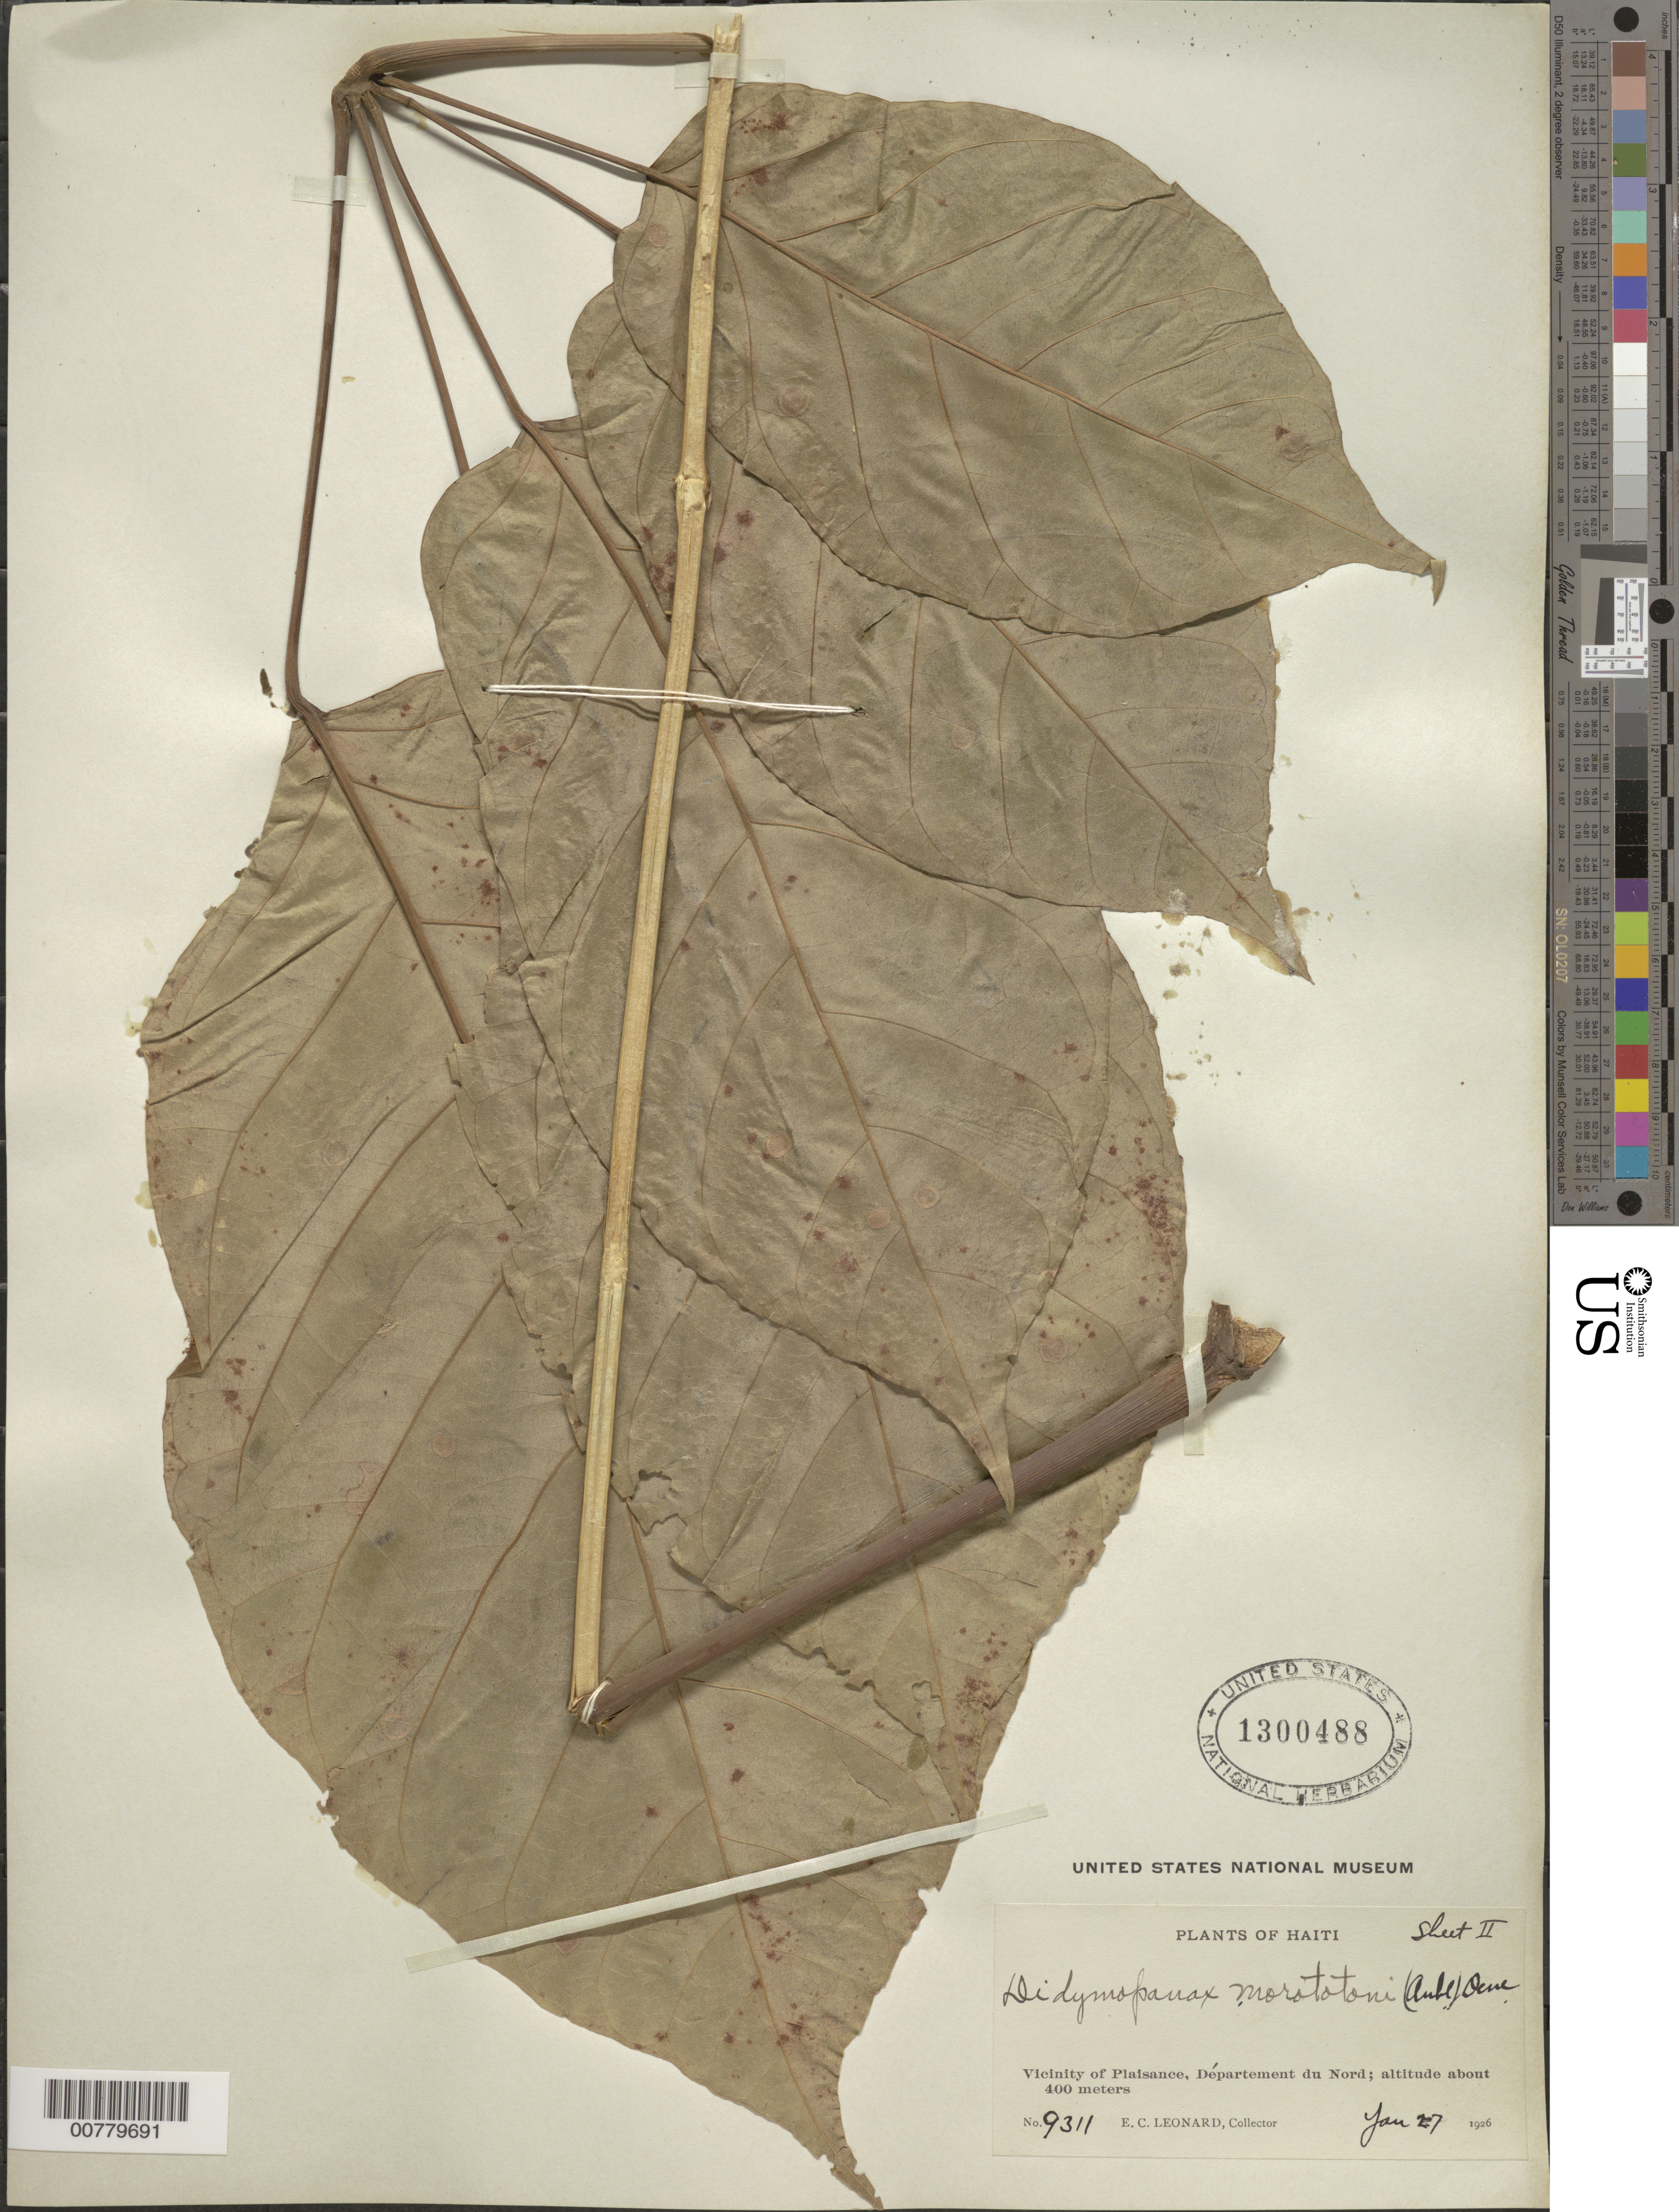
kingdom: Plantae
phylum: Tracheophyta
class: Magnoliopsida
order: Apiales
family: Araliaceae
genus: Schefflera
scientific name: Schefflera morototoni (Aubl.) Maguire, Steyerm. & Frodin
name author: (Aubl.) Maguire et al.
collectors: E. C. Leonard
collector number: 9311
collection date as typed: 27 Jan 1926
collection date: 1926-01-27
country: Haiti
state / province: Nord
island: Hispaniola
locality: Vicinity of Plaisance, along Marmelade trail.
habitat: Border of thickets along trail.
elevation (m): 400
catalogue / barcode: US 1300488